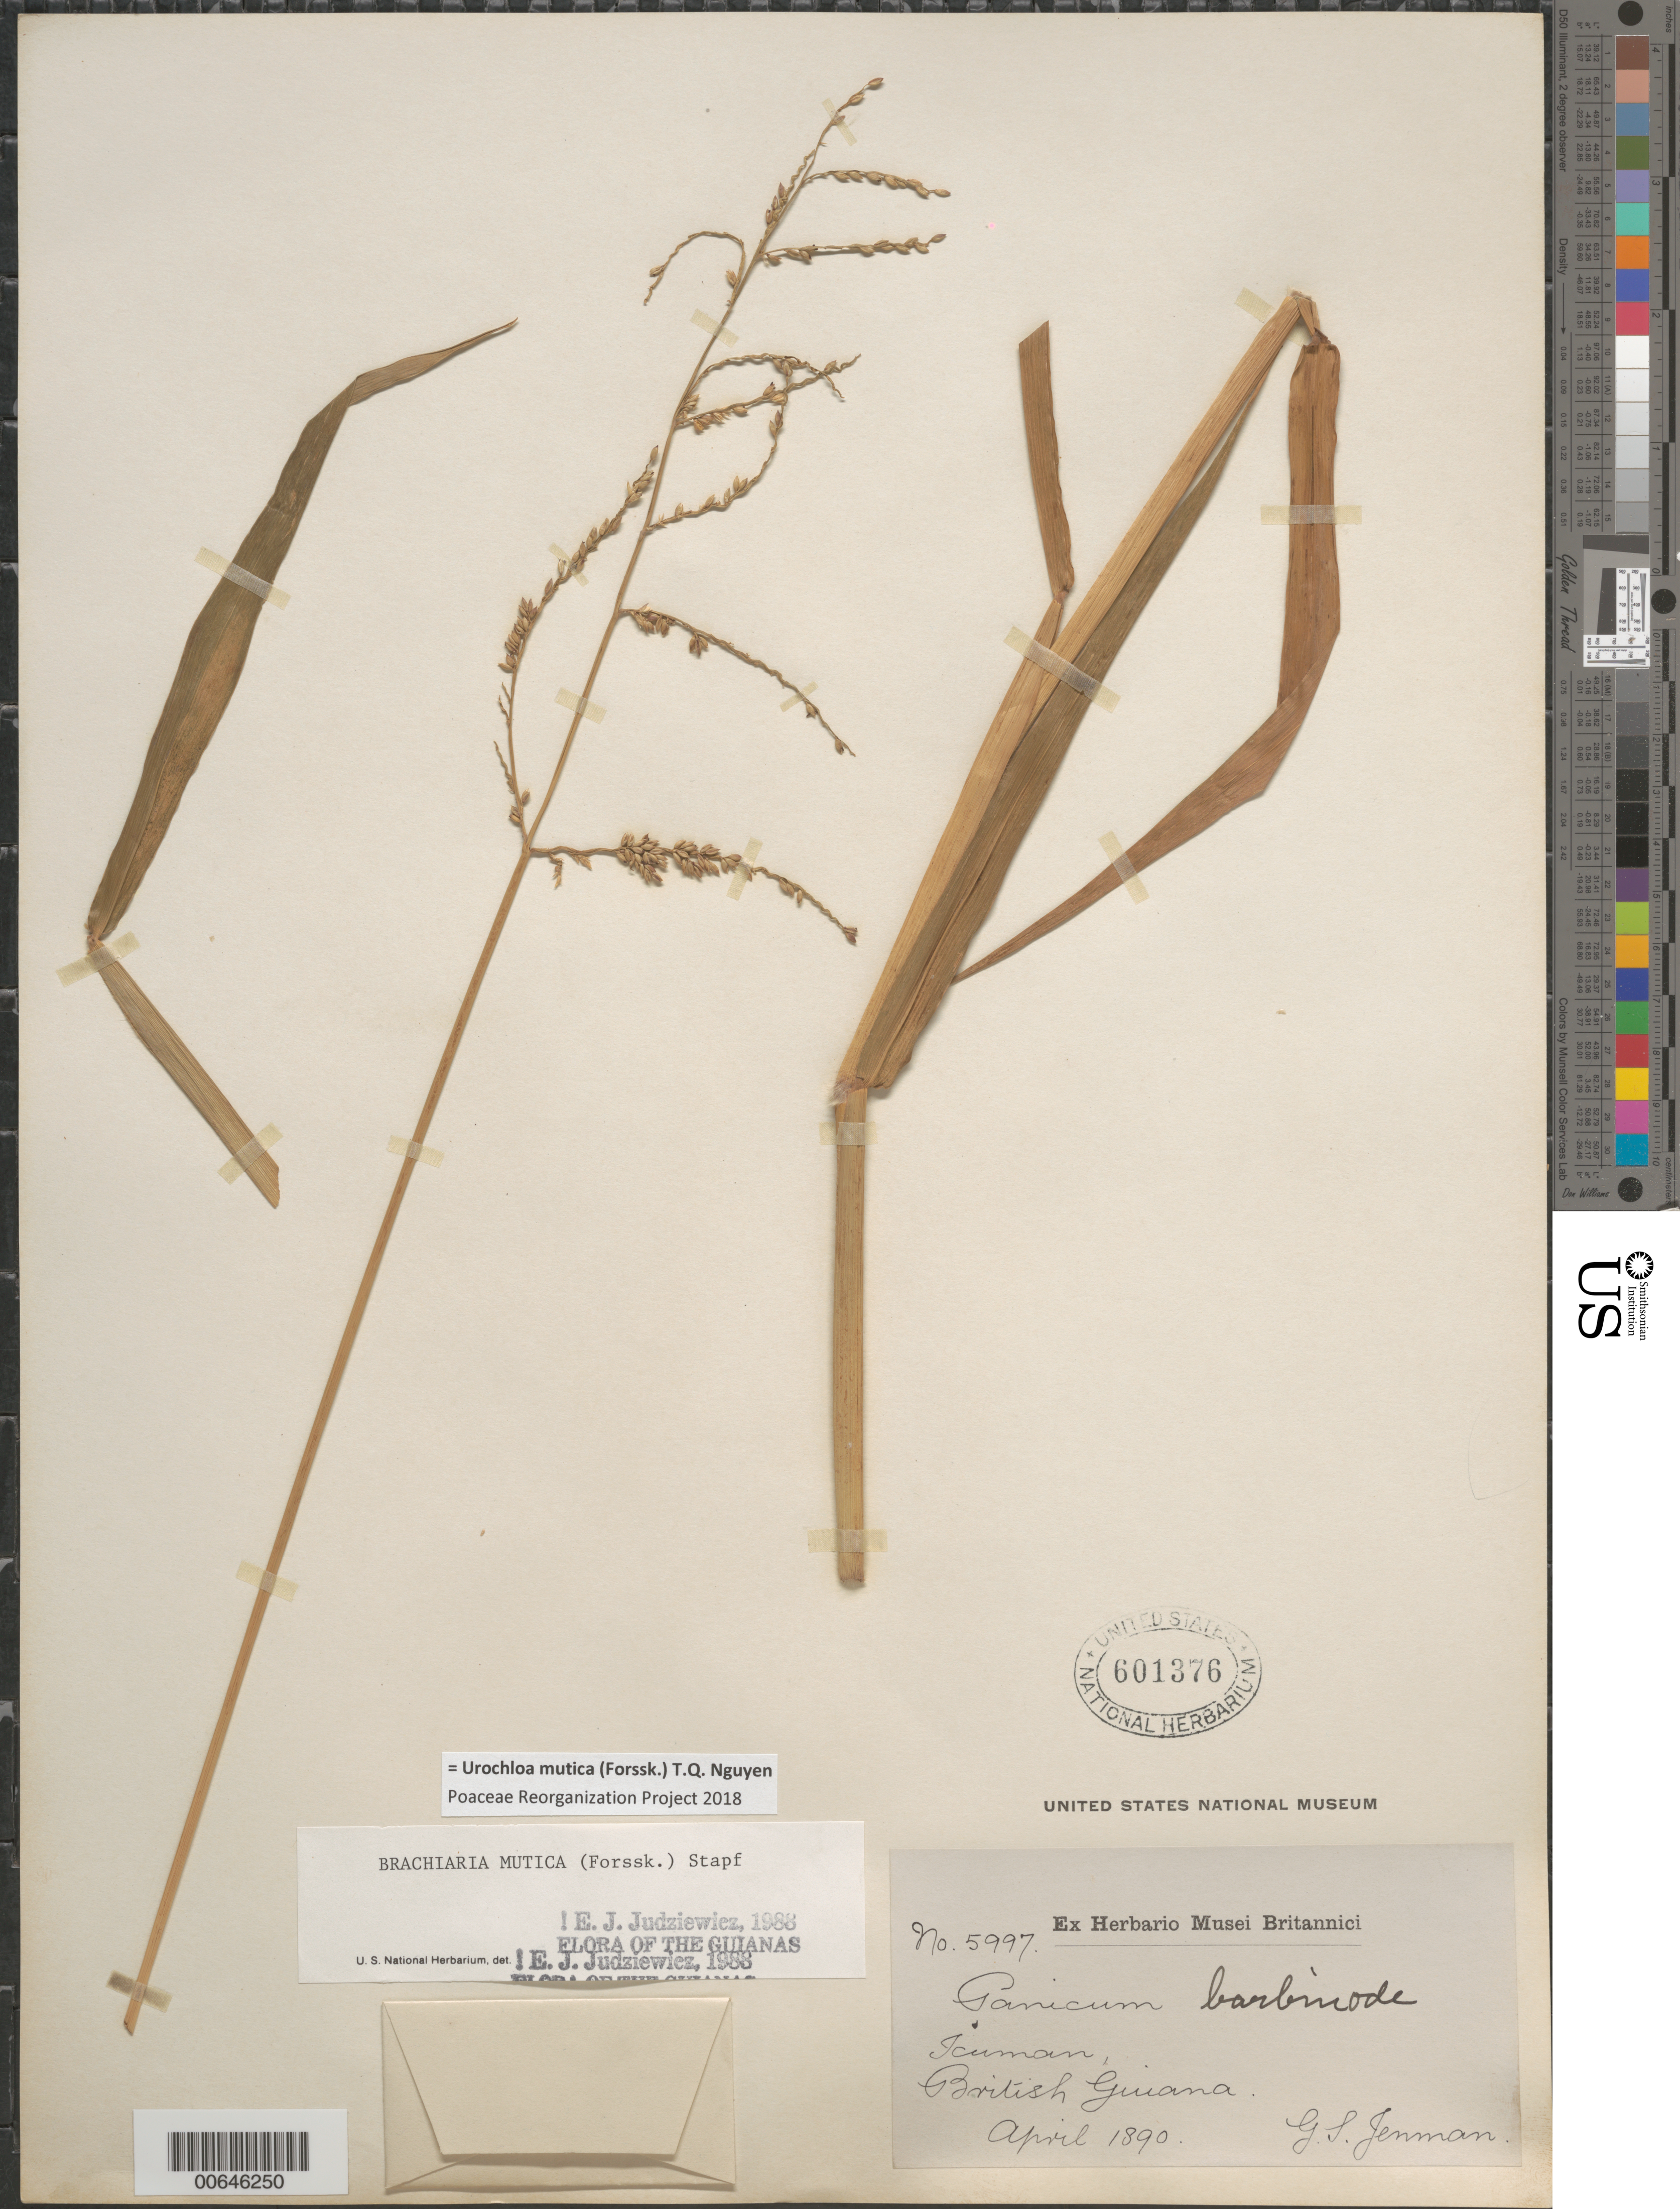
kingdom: Plantae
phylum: Tracheophyta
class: Liliopsida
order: Poales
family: Poaceae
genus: Brachiaria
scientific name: Brachiaria mutica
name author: (Forssk.) Stapf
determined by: Judziewicz, E. J.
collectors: G. S. Jenman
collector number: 5997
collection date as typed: April 1890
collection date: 1890-04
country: Guyana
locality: Icuman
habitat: Coastbanks and all rivers.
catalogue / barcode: US 601376